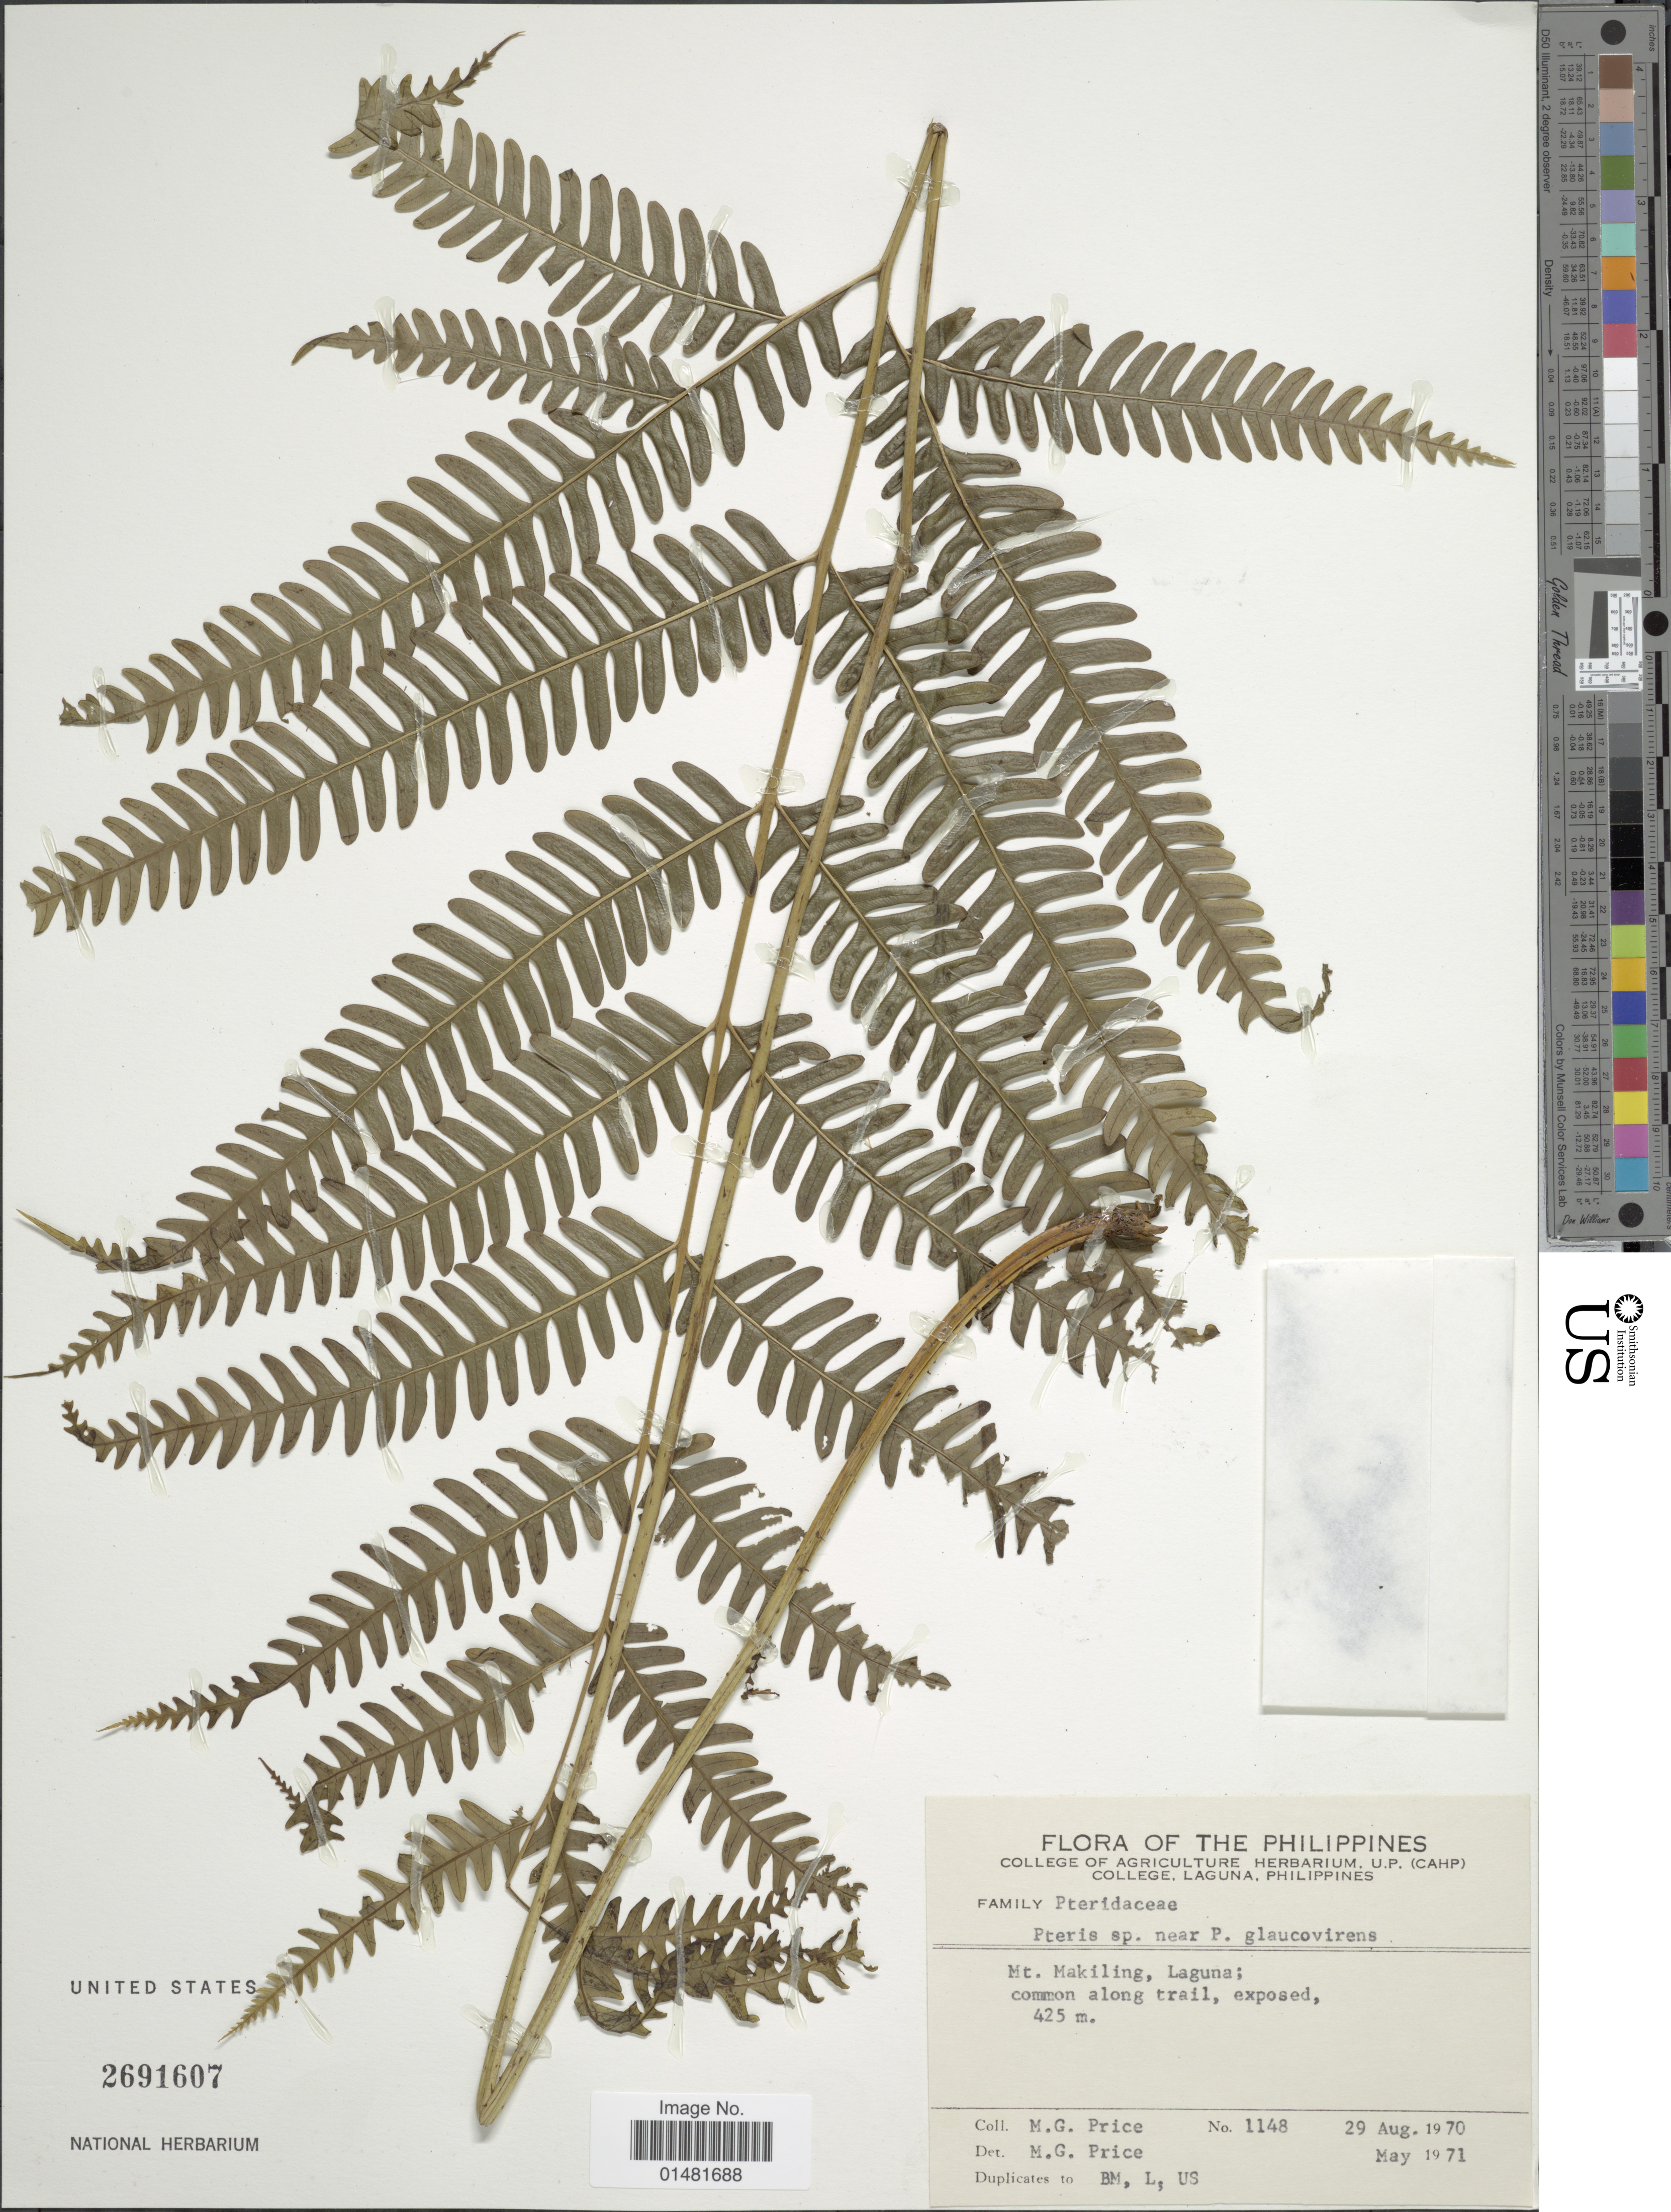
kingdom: Plantae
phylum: Tracheophyta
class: Polypodiopsida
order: Polypodiales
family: Pteridaceae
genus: Pteris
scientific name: Pteris glaucovirens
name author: Goldm.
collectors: M. G. Price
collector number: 1148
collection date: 1970-08-29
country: Philippines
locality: Mt. Makiling, Laguna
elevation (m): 425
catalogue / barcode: US 2691607